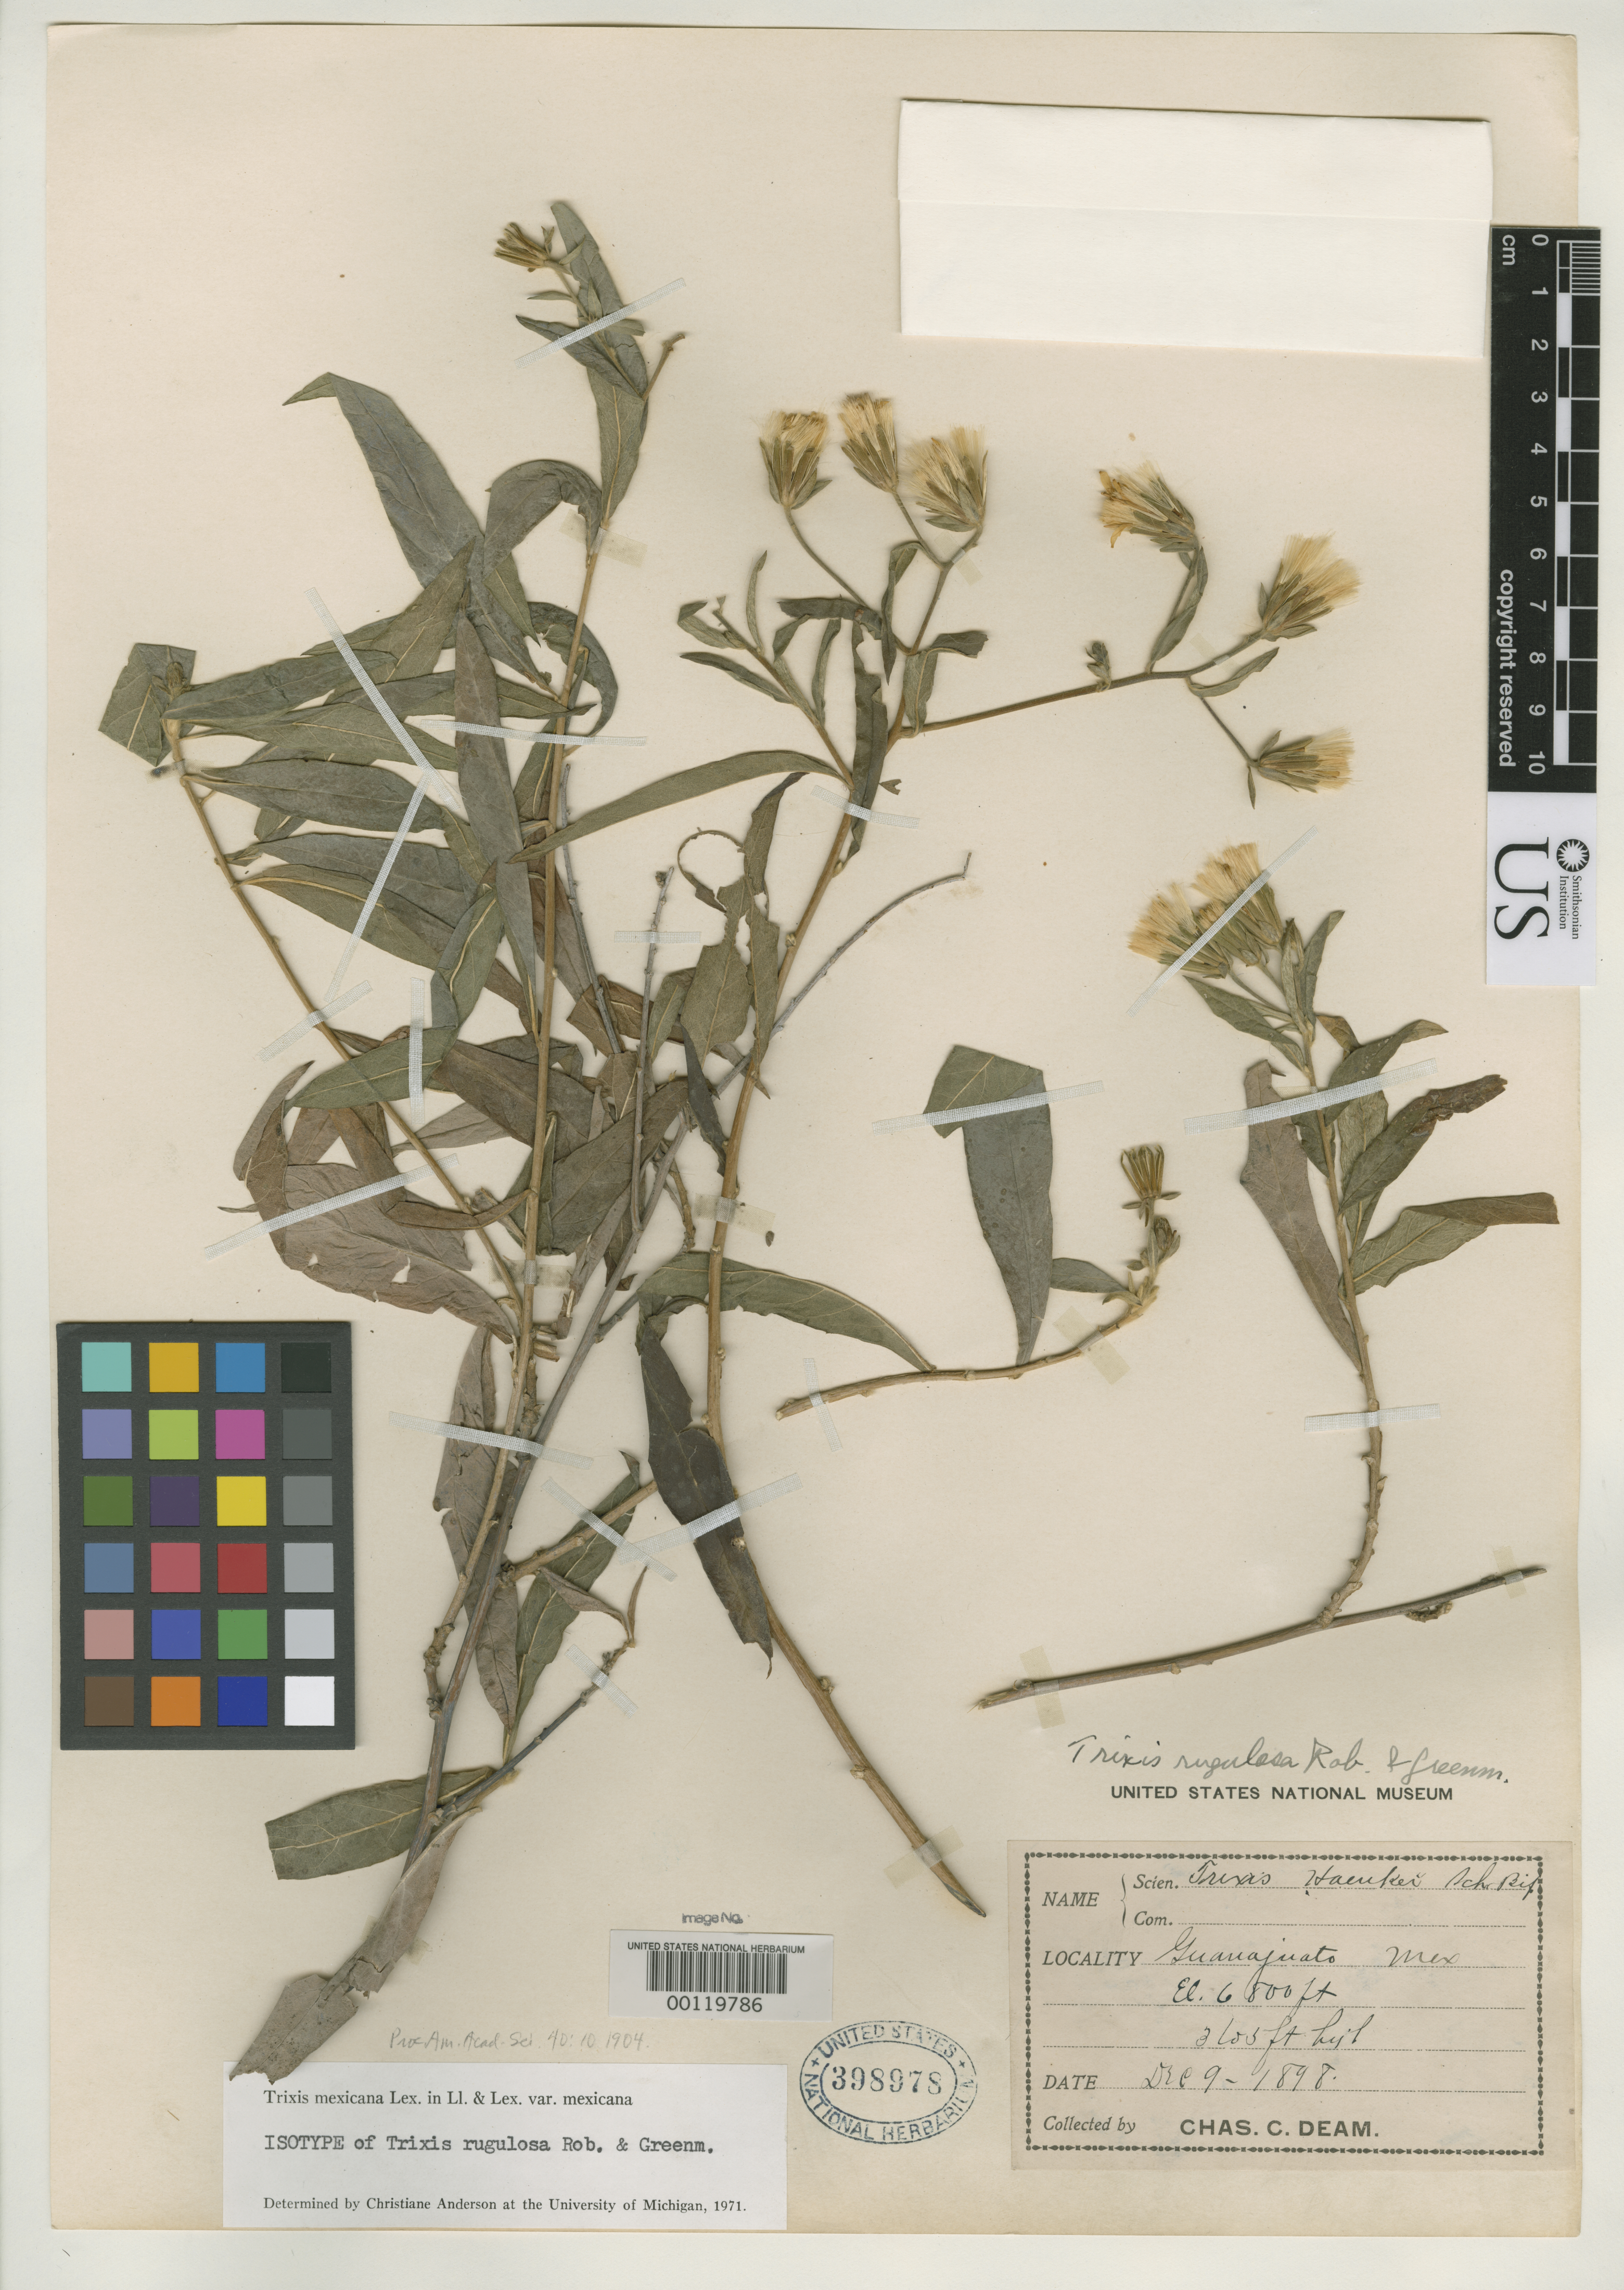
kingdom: Plantae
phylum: Tracheophyta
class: Magnoliopsida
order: Asterales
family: Asteraceae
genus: Trixis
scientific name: Trixis rugulosa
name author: B.L. Rob. & Greenm.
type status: Isotype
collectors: C. C. Deam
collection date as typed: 09 Dec 1898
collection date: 1898-12-09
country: Mexico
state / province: Guanajuato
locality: Guanajuato.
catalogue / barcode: US 398978